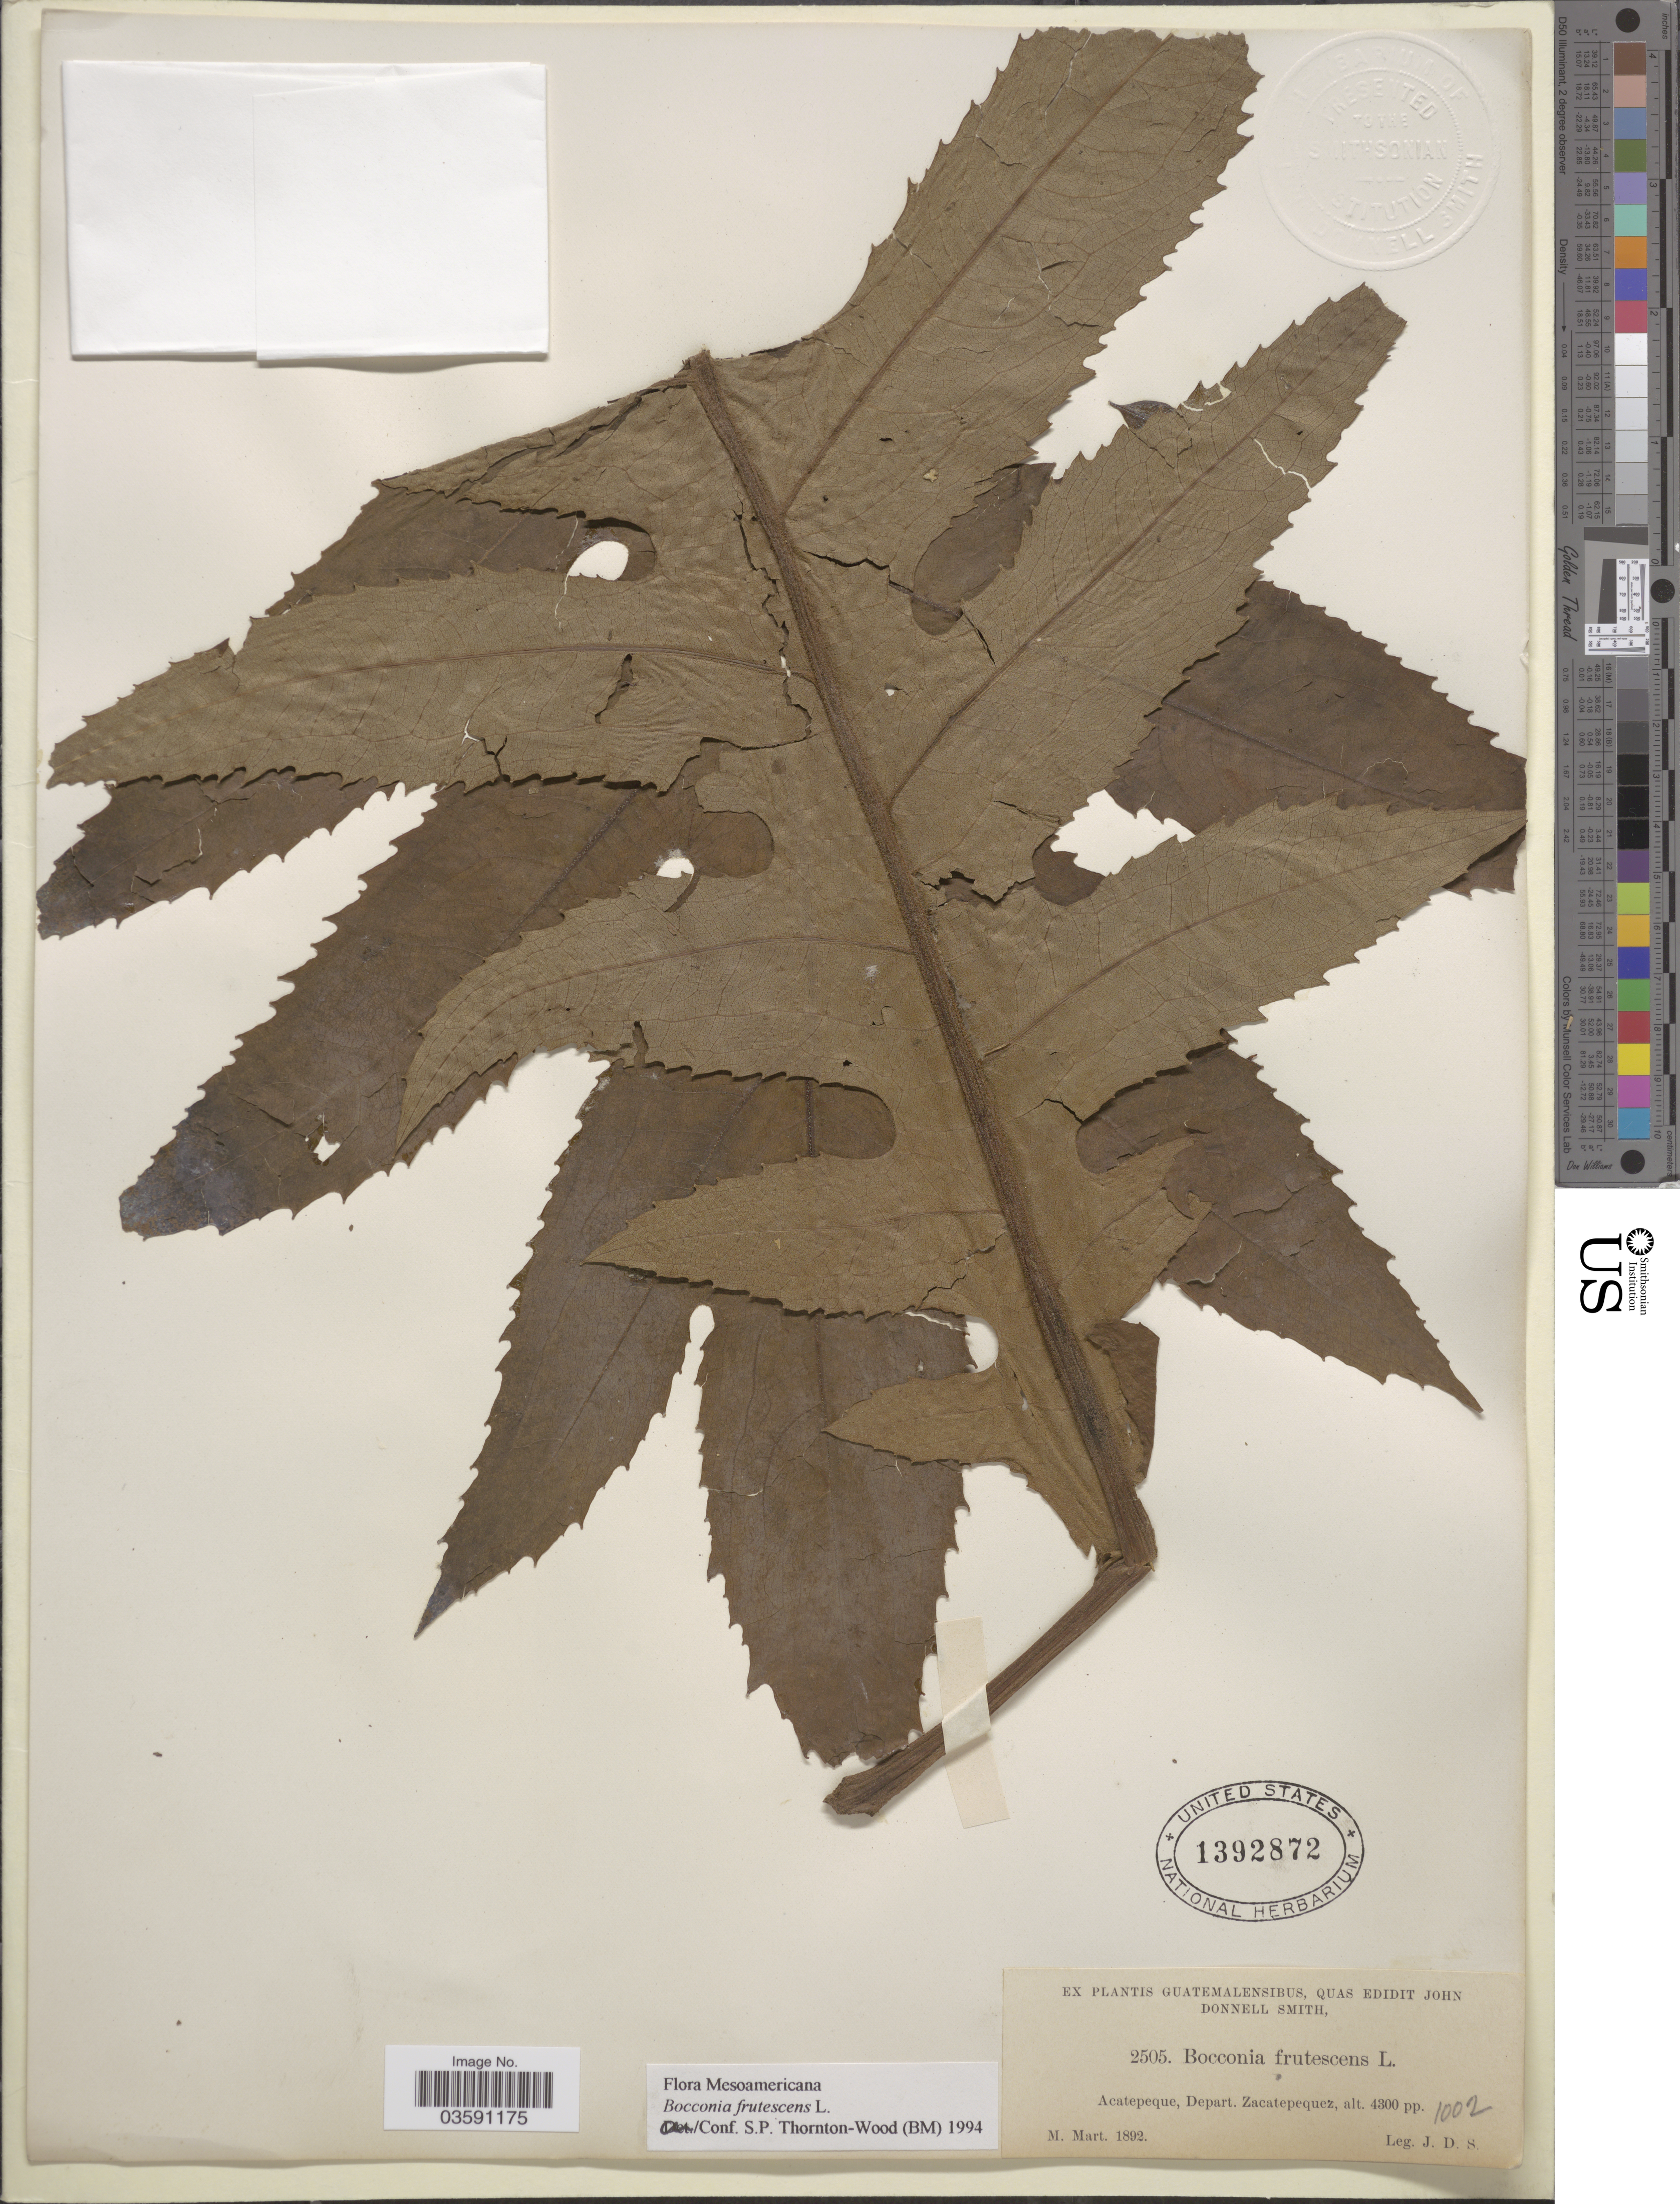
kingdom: Plantae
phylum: Tracheophyta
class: Magnoliopsida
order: Ranunculales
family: Papaveraceae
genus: Bocconia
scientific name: Bocconia frutescens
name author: L.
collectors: J. Donnell Smith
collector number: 2505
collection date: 1892-03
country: Guatemala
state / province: Sacatepequez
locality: Acatepeque, Depart. Zacatepequez.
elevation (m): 1311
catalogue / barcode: US 1392872